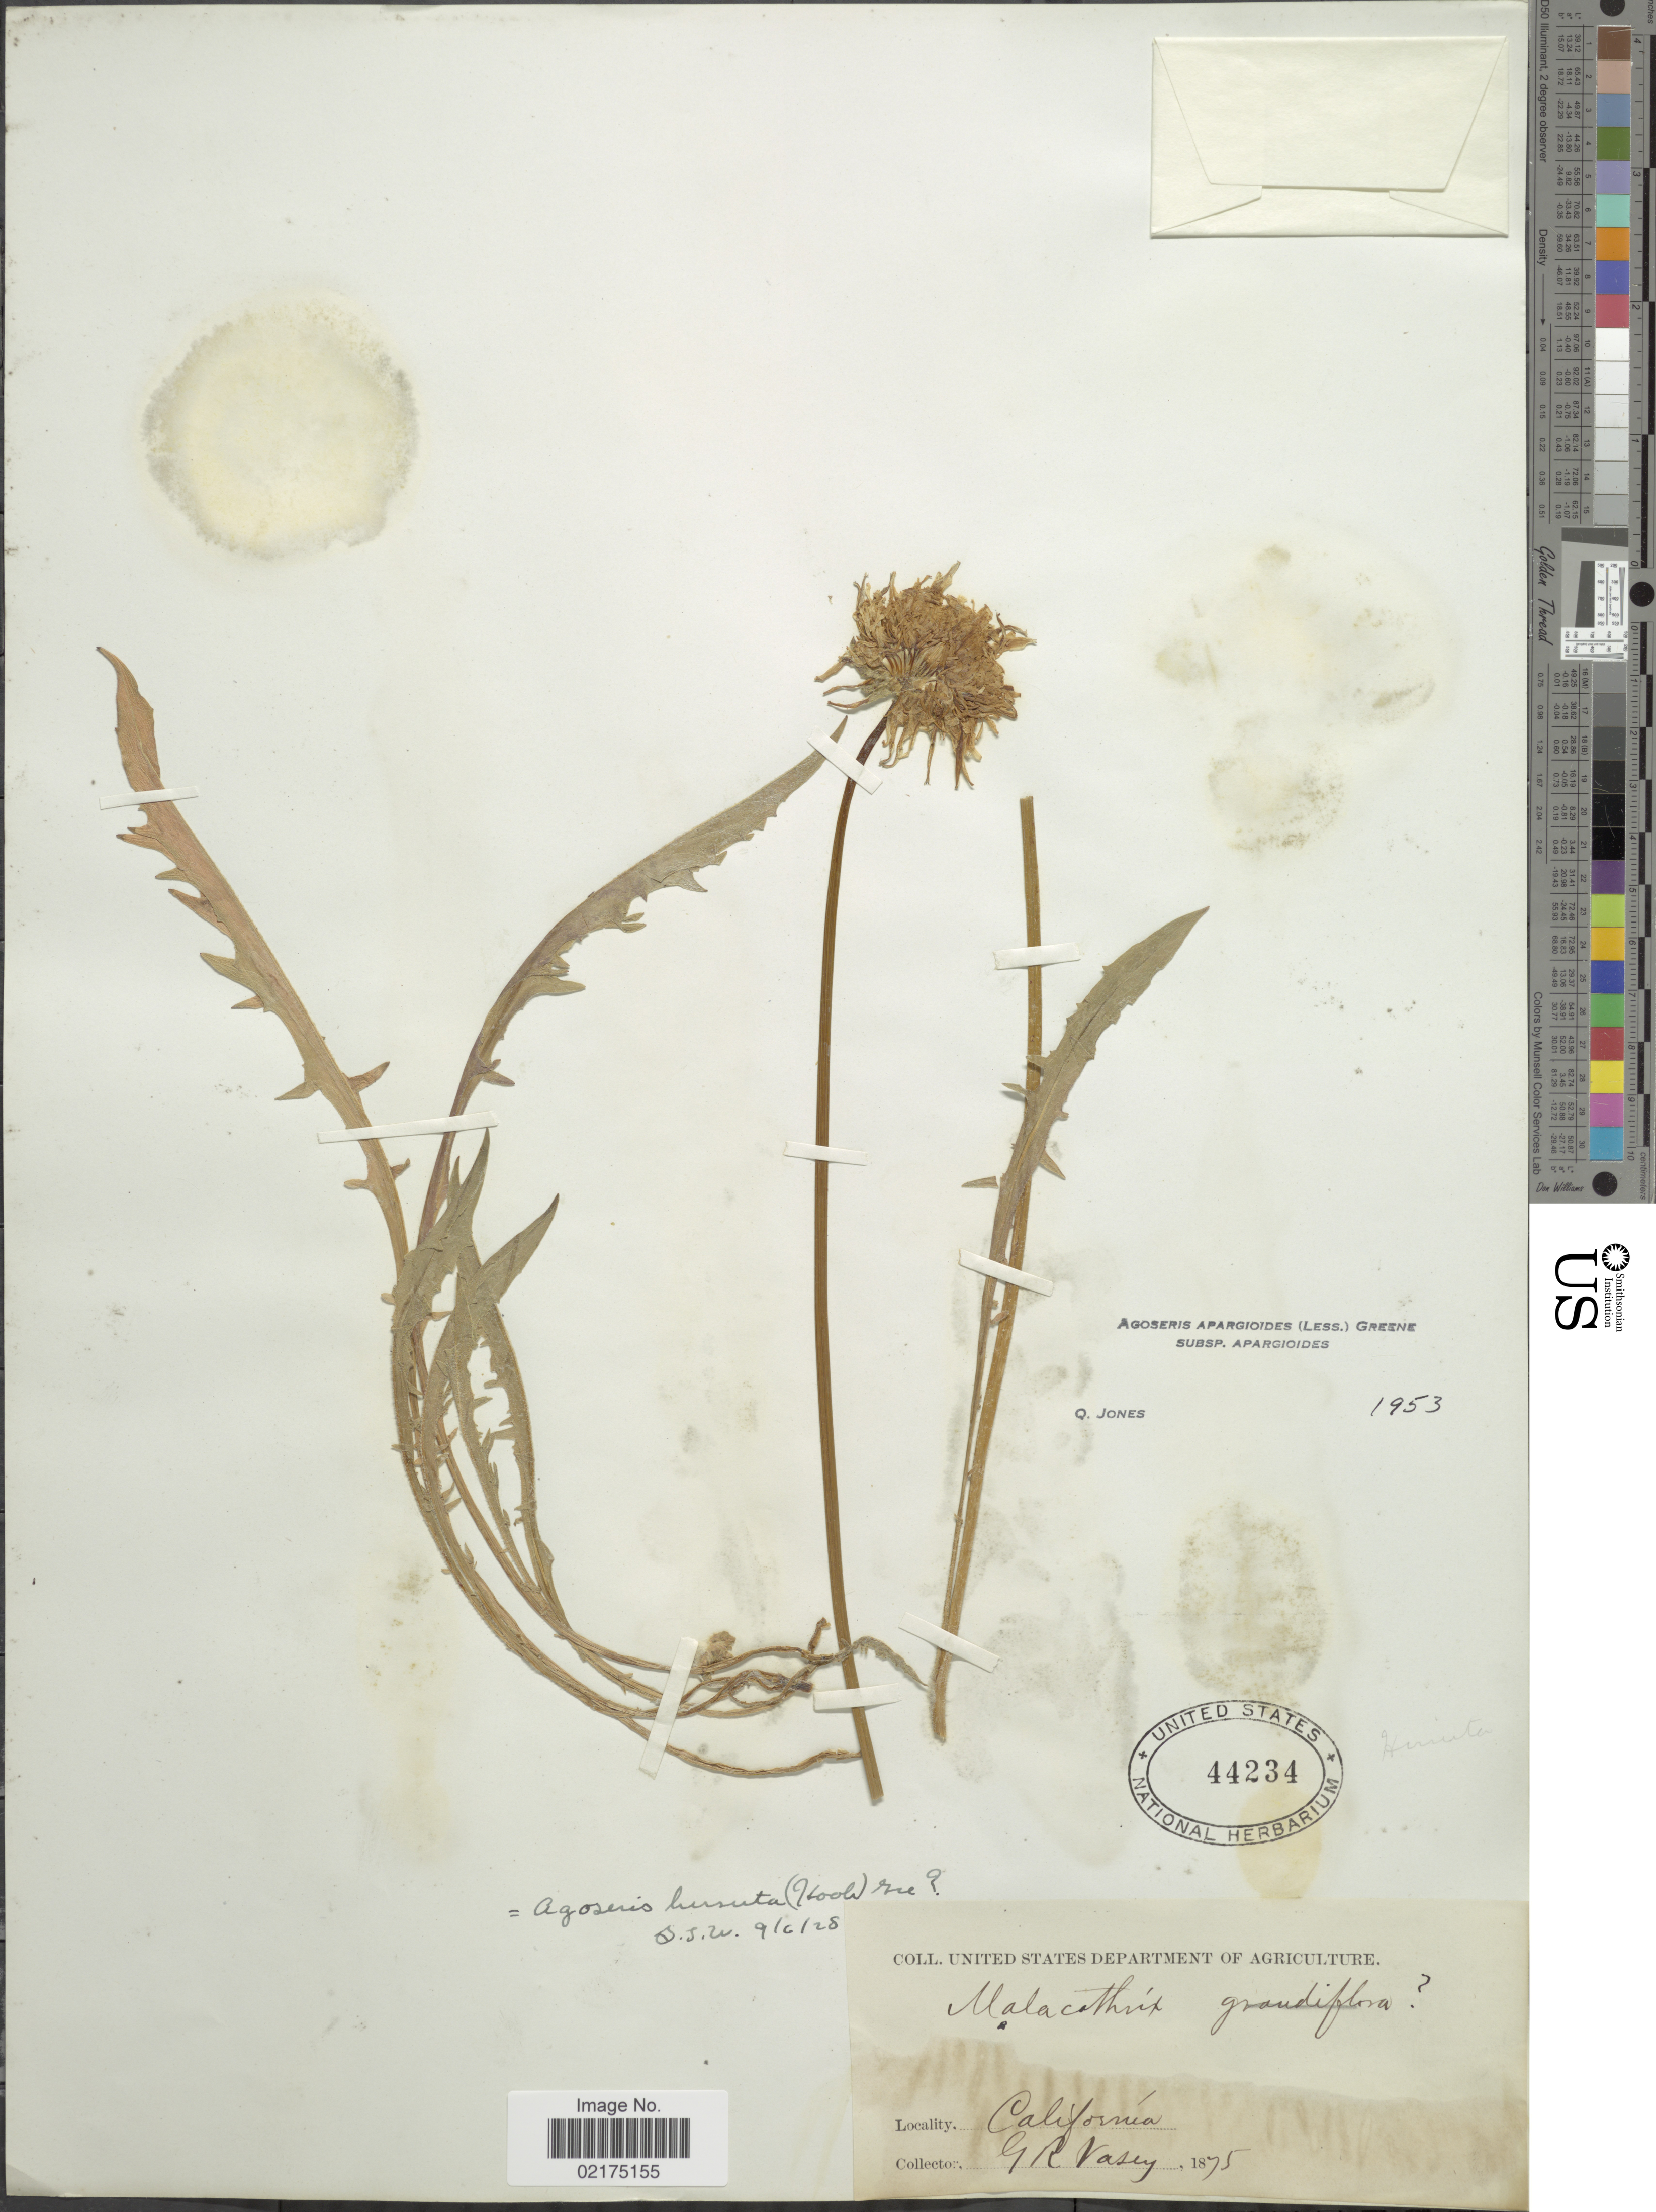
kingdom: Plantae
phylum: Tracheophyta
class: Magnoliopsida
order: Asterales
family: Asteraceae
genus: Agoseris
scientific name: Agoseris apargioides subsp. apargioides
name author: (Less.) Greene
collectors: G. R. Vasey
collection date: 1875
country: United States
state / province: California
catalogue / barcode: US 44234